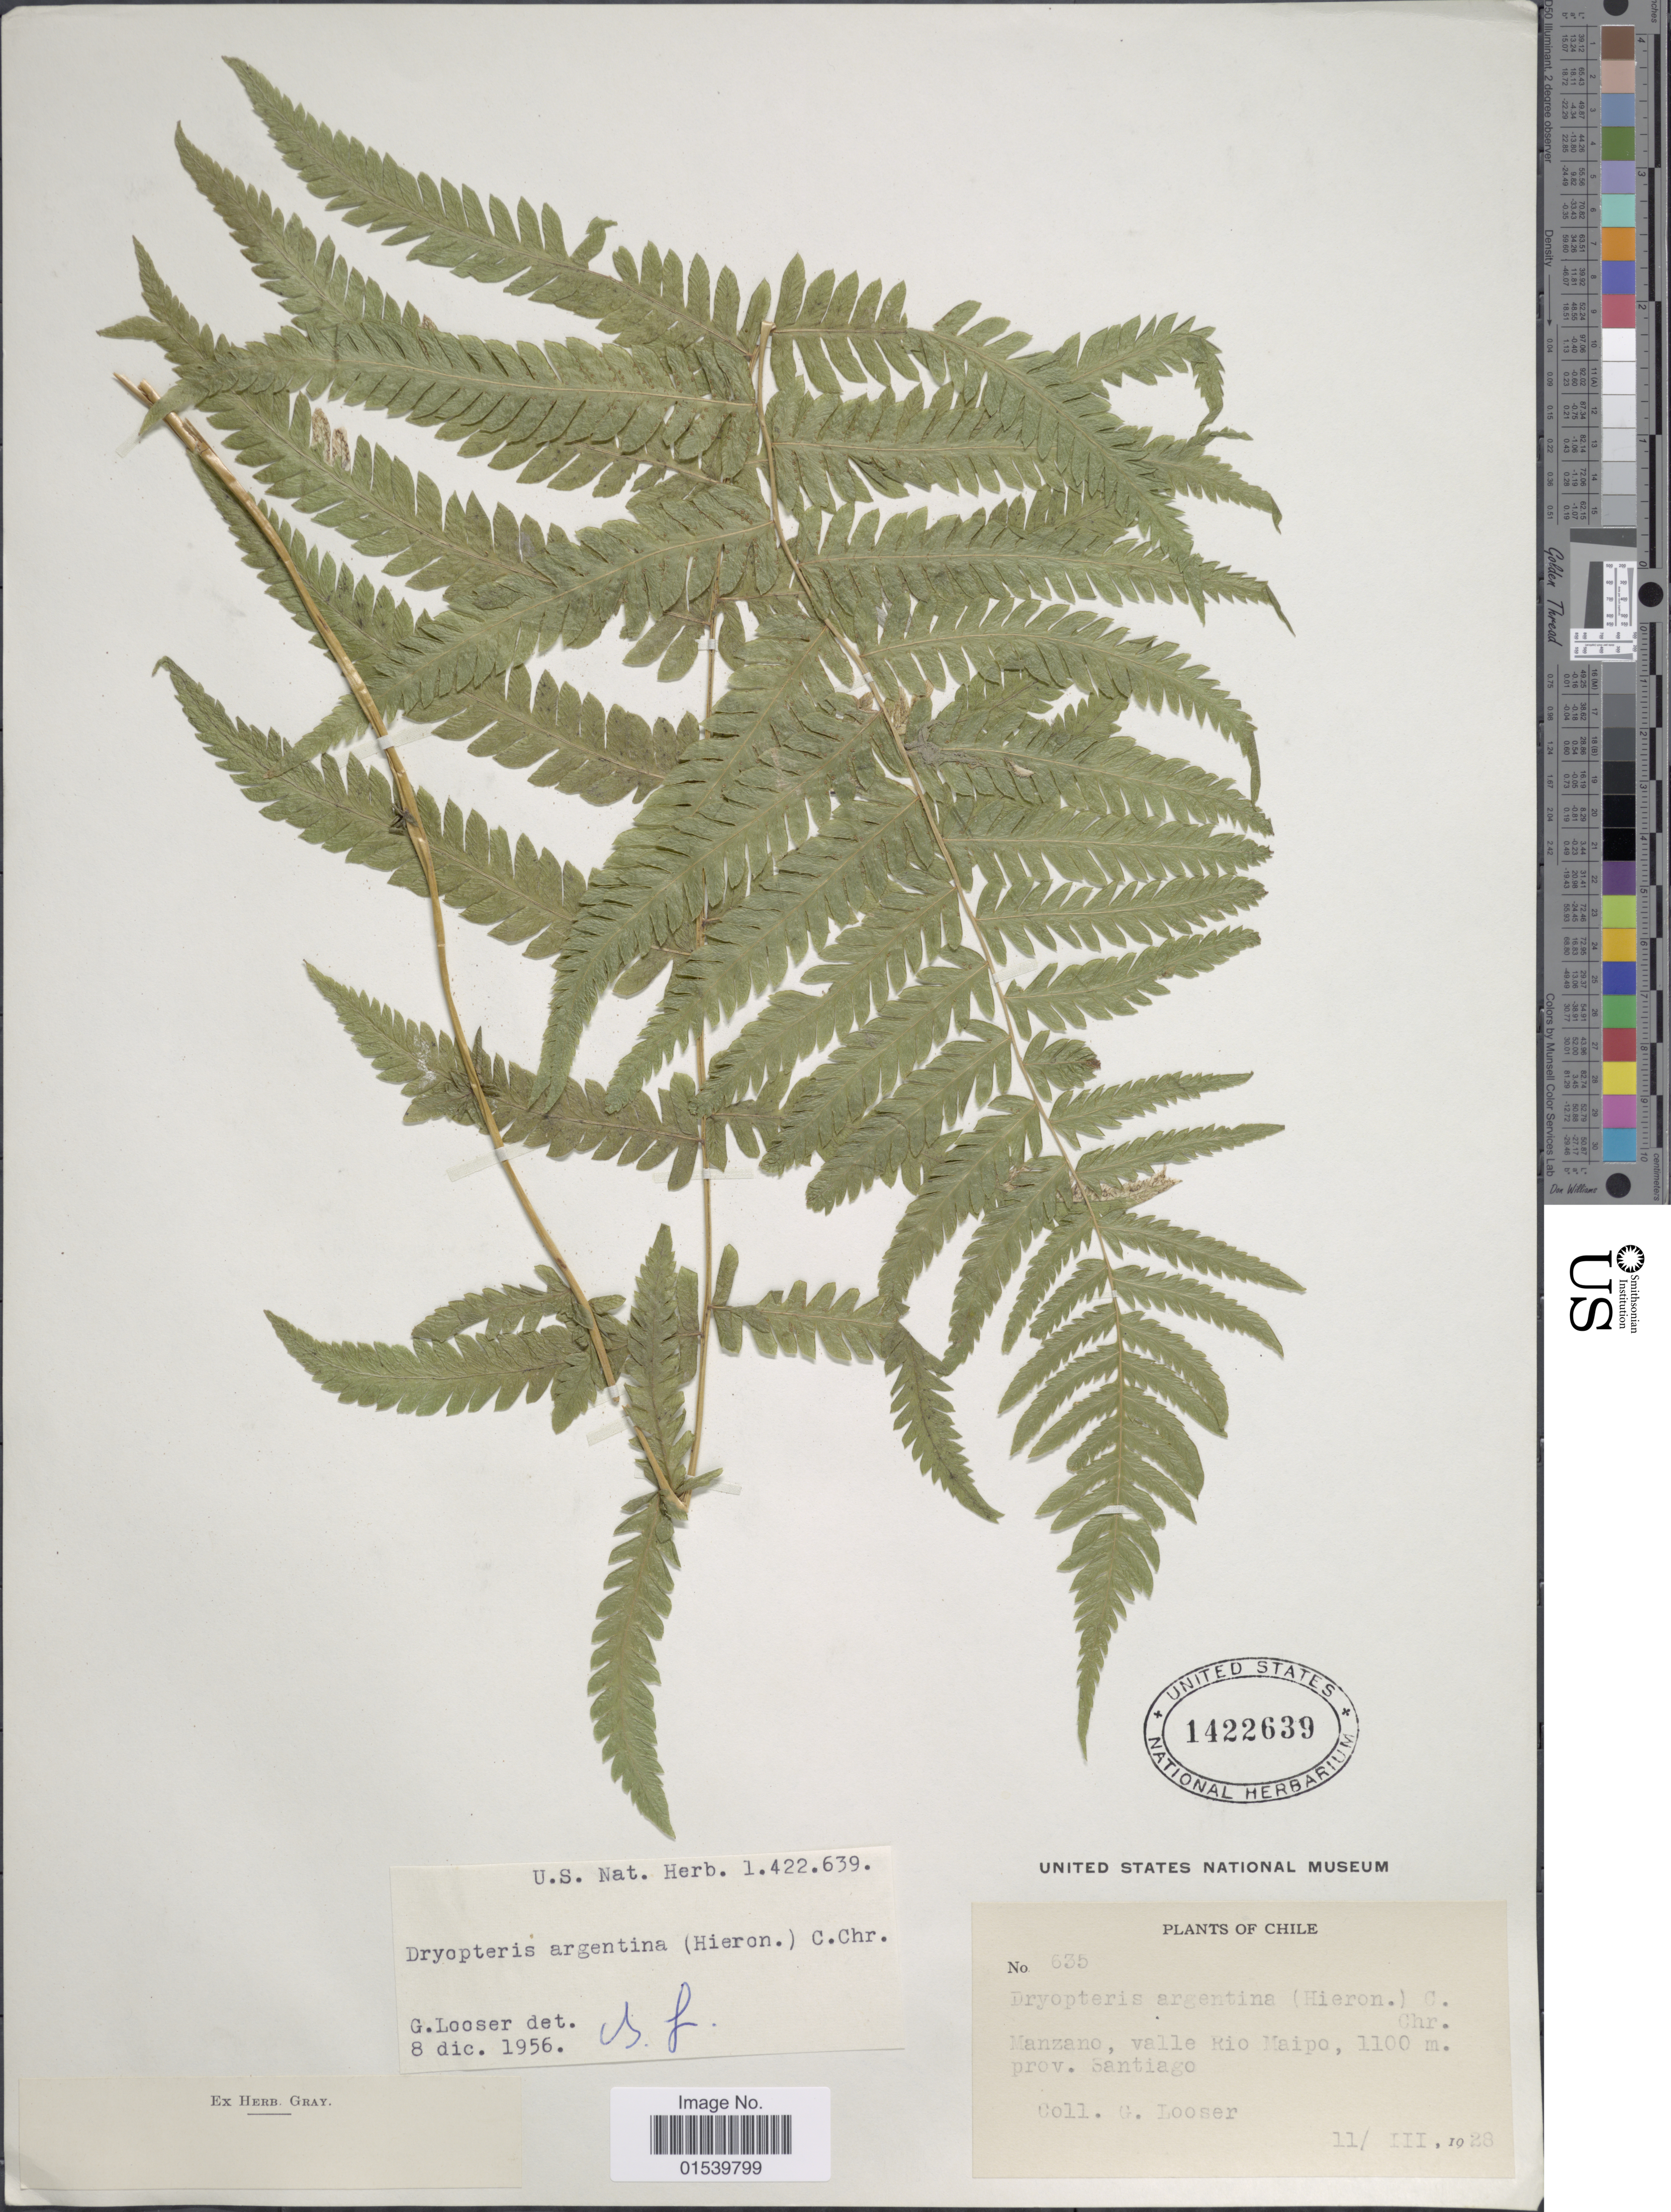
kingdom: Plantae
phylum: Tracheophyta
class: Polypodiopsida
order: Polypodiales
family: Thelypteridaceae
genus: Amauropelta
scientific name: Amauropelta argentina (Hieron.) comb. nov., ined. 2015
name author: (Hieron.)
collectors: G. Looser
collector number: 635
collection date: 1928-03-11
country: Chile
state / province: Región Metropolitana (RM)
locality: Manzano, valle Rio Maipo, prov. Santiago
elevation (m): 1100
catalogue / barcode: US 1422639